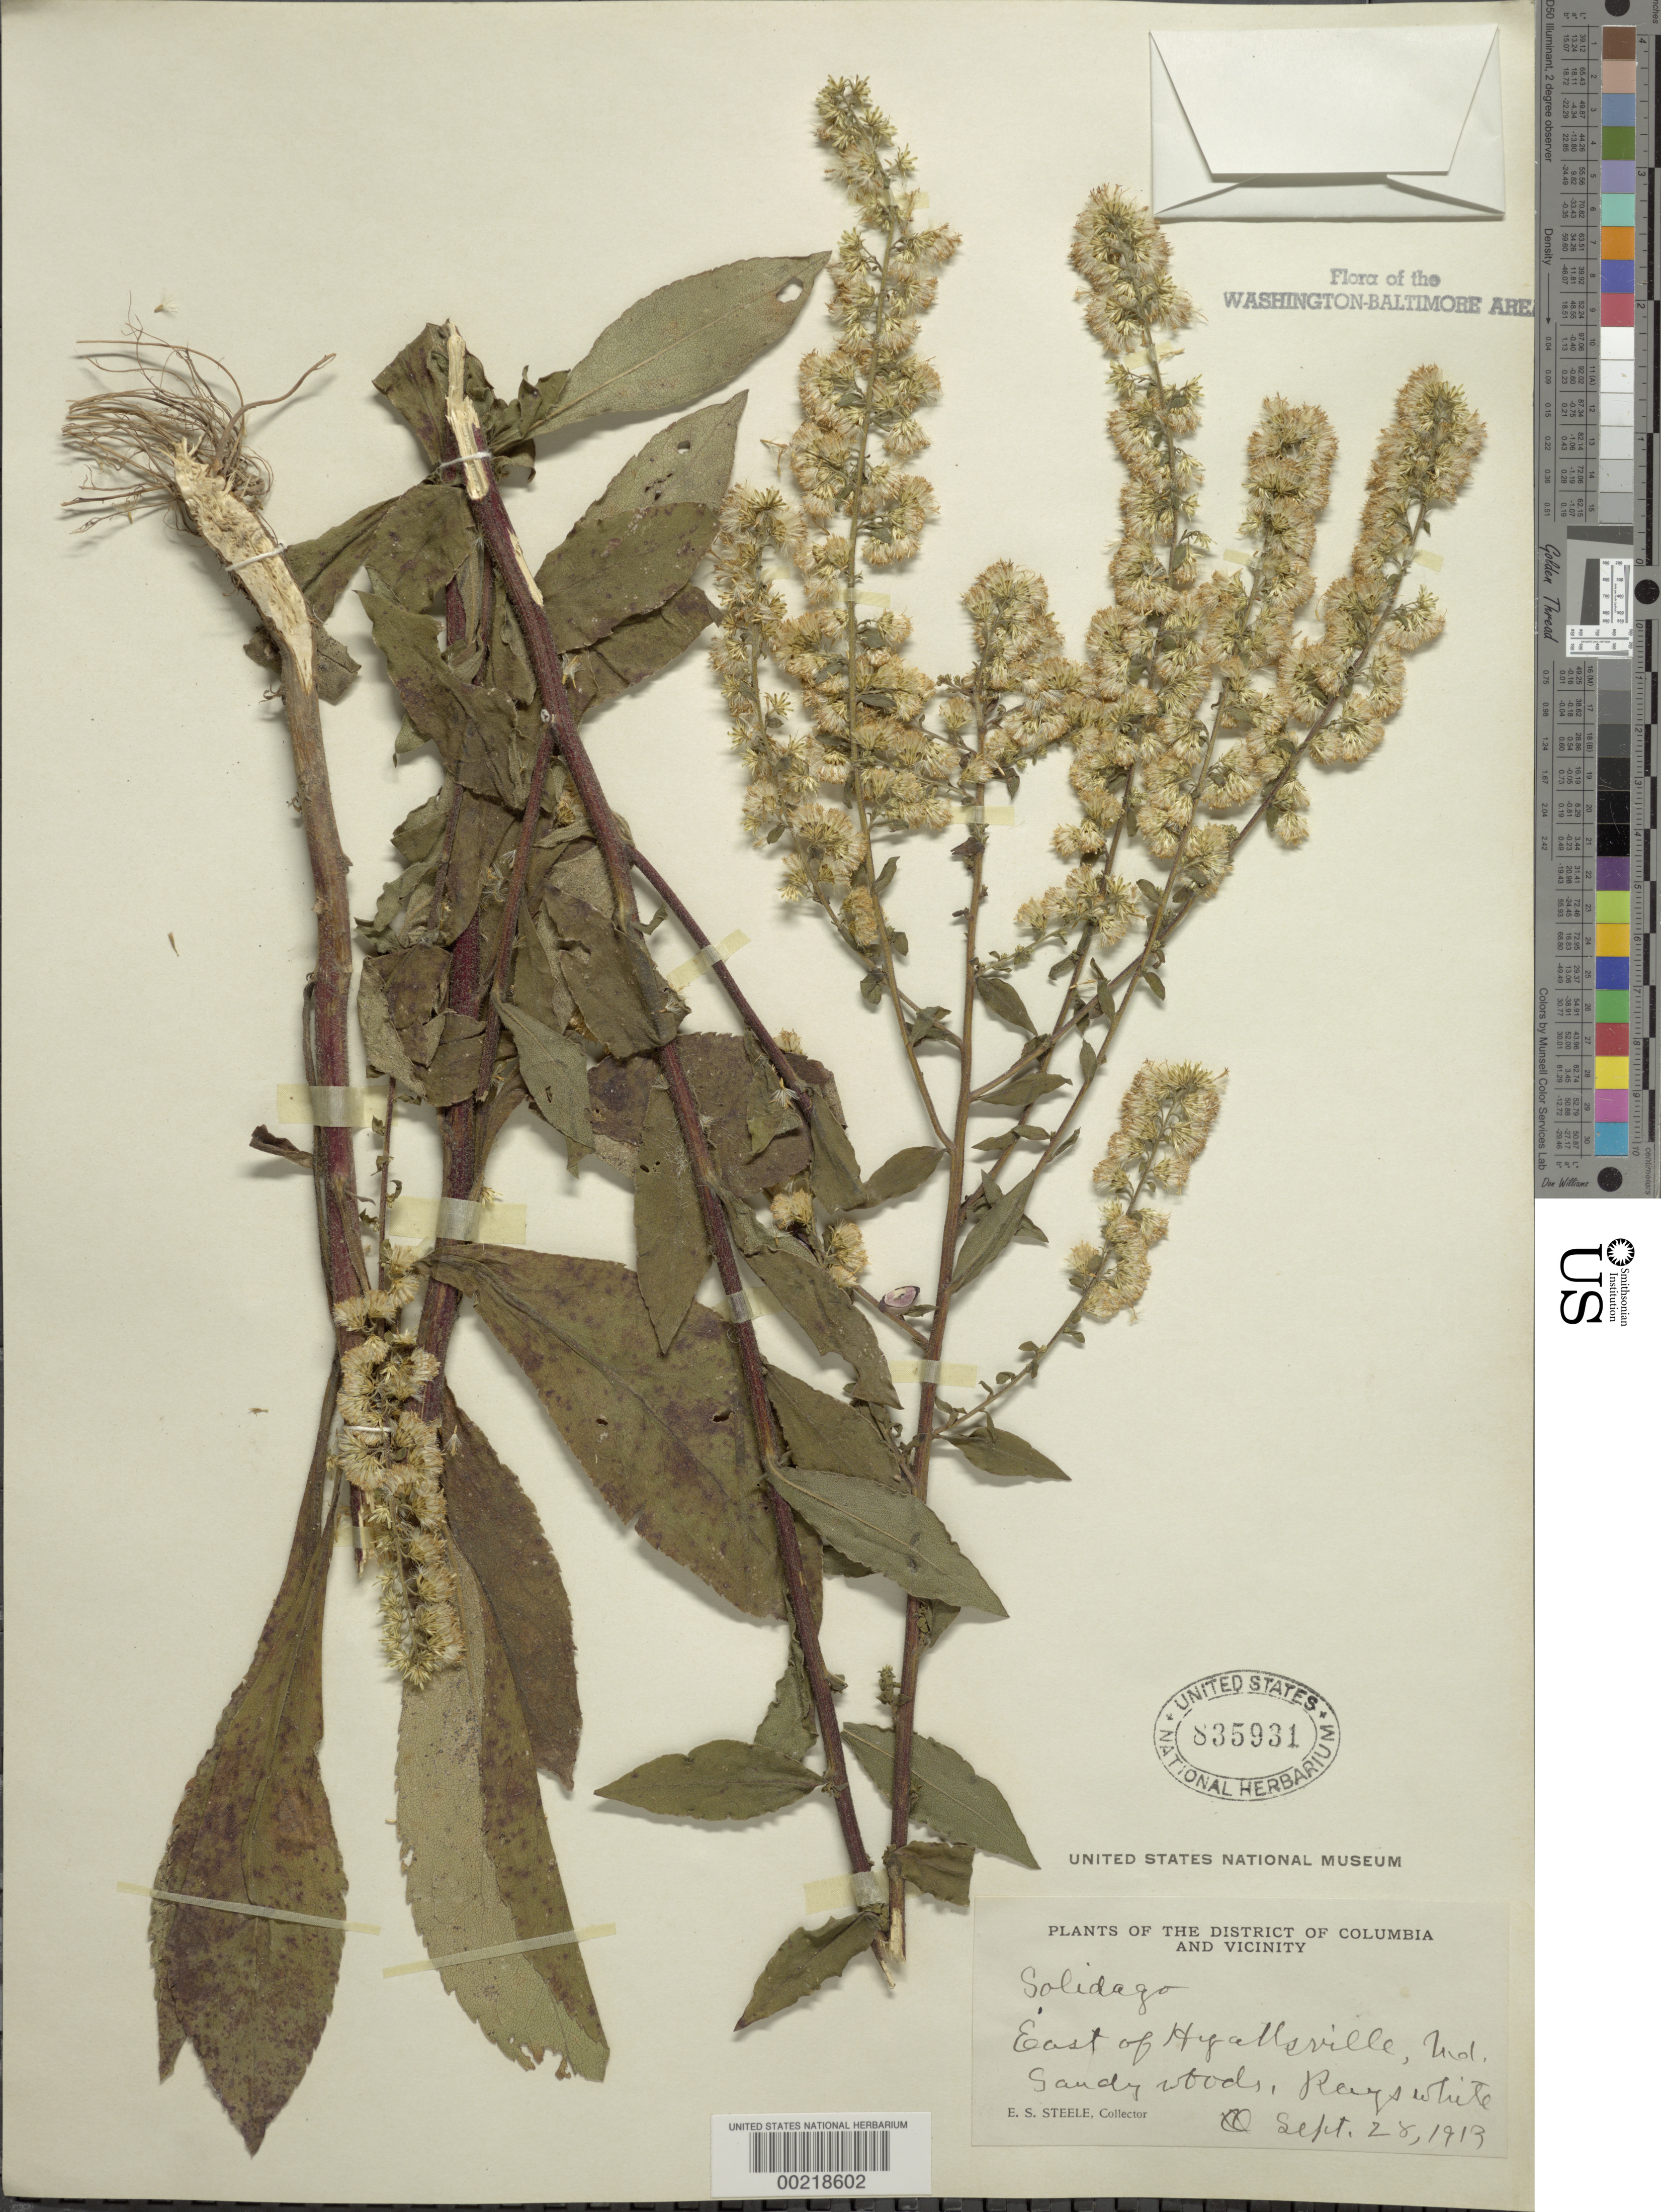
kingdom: Plantae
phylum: Tracheophyta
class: Magnoliopsida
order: Asterales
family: Asteraceae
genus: Solidago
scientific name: Solidago bicolor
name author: L.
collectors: E. Steele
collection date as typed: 28 Sep 1913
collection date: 1913-09-28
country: United States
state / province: Maryland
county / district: Prince George's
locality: East of Hyattsville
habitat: Sandy woods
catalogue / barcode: US 835931